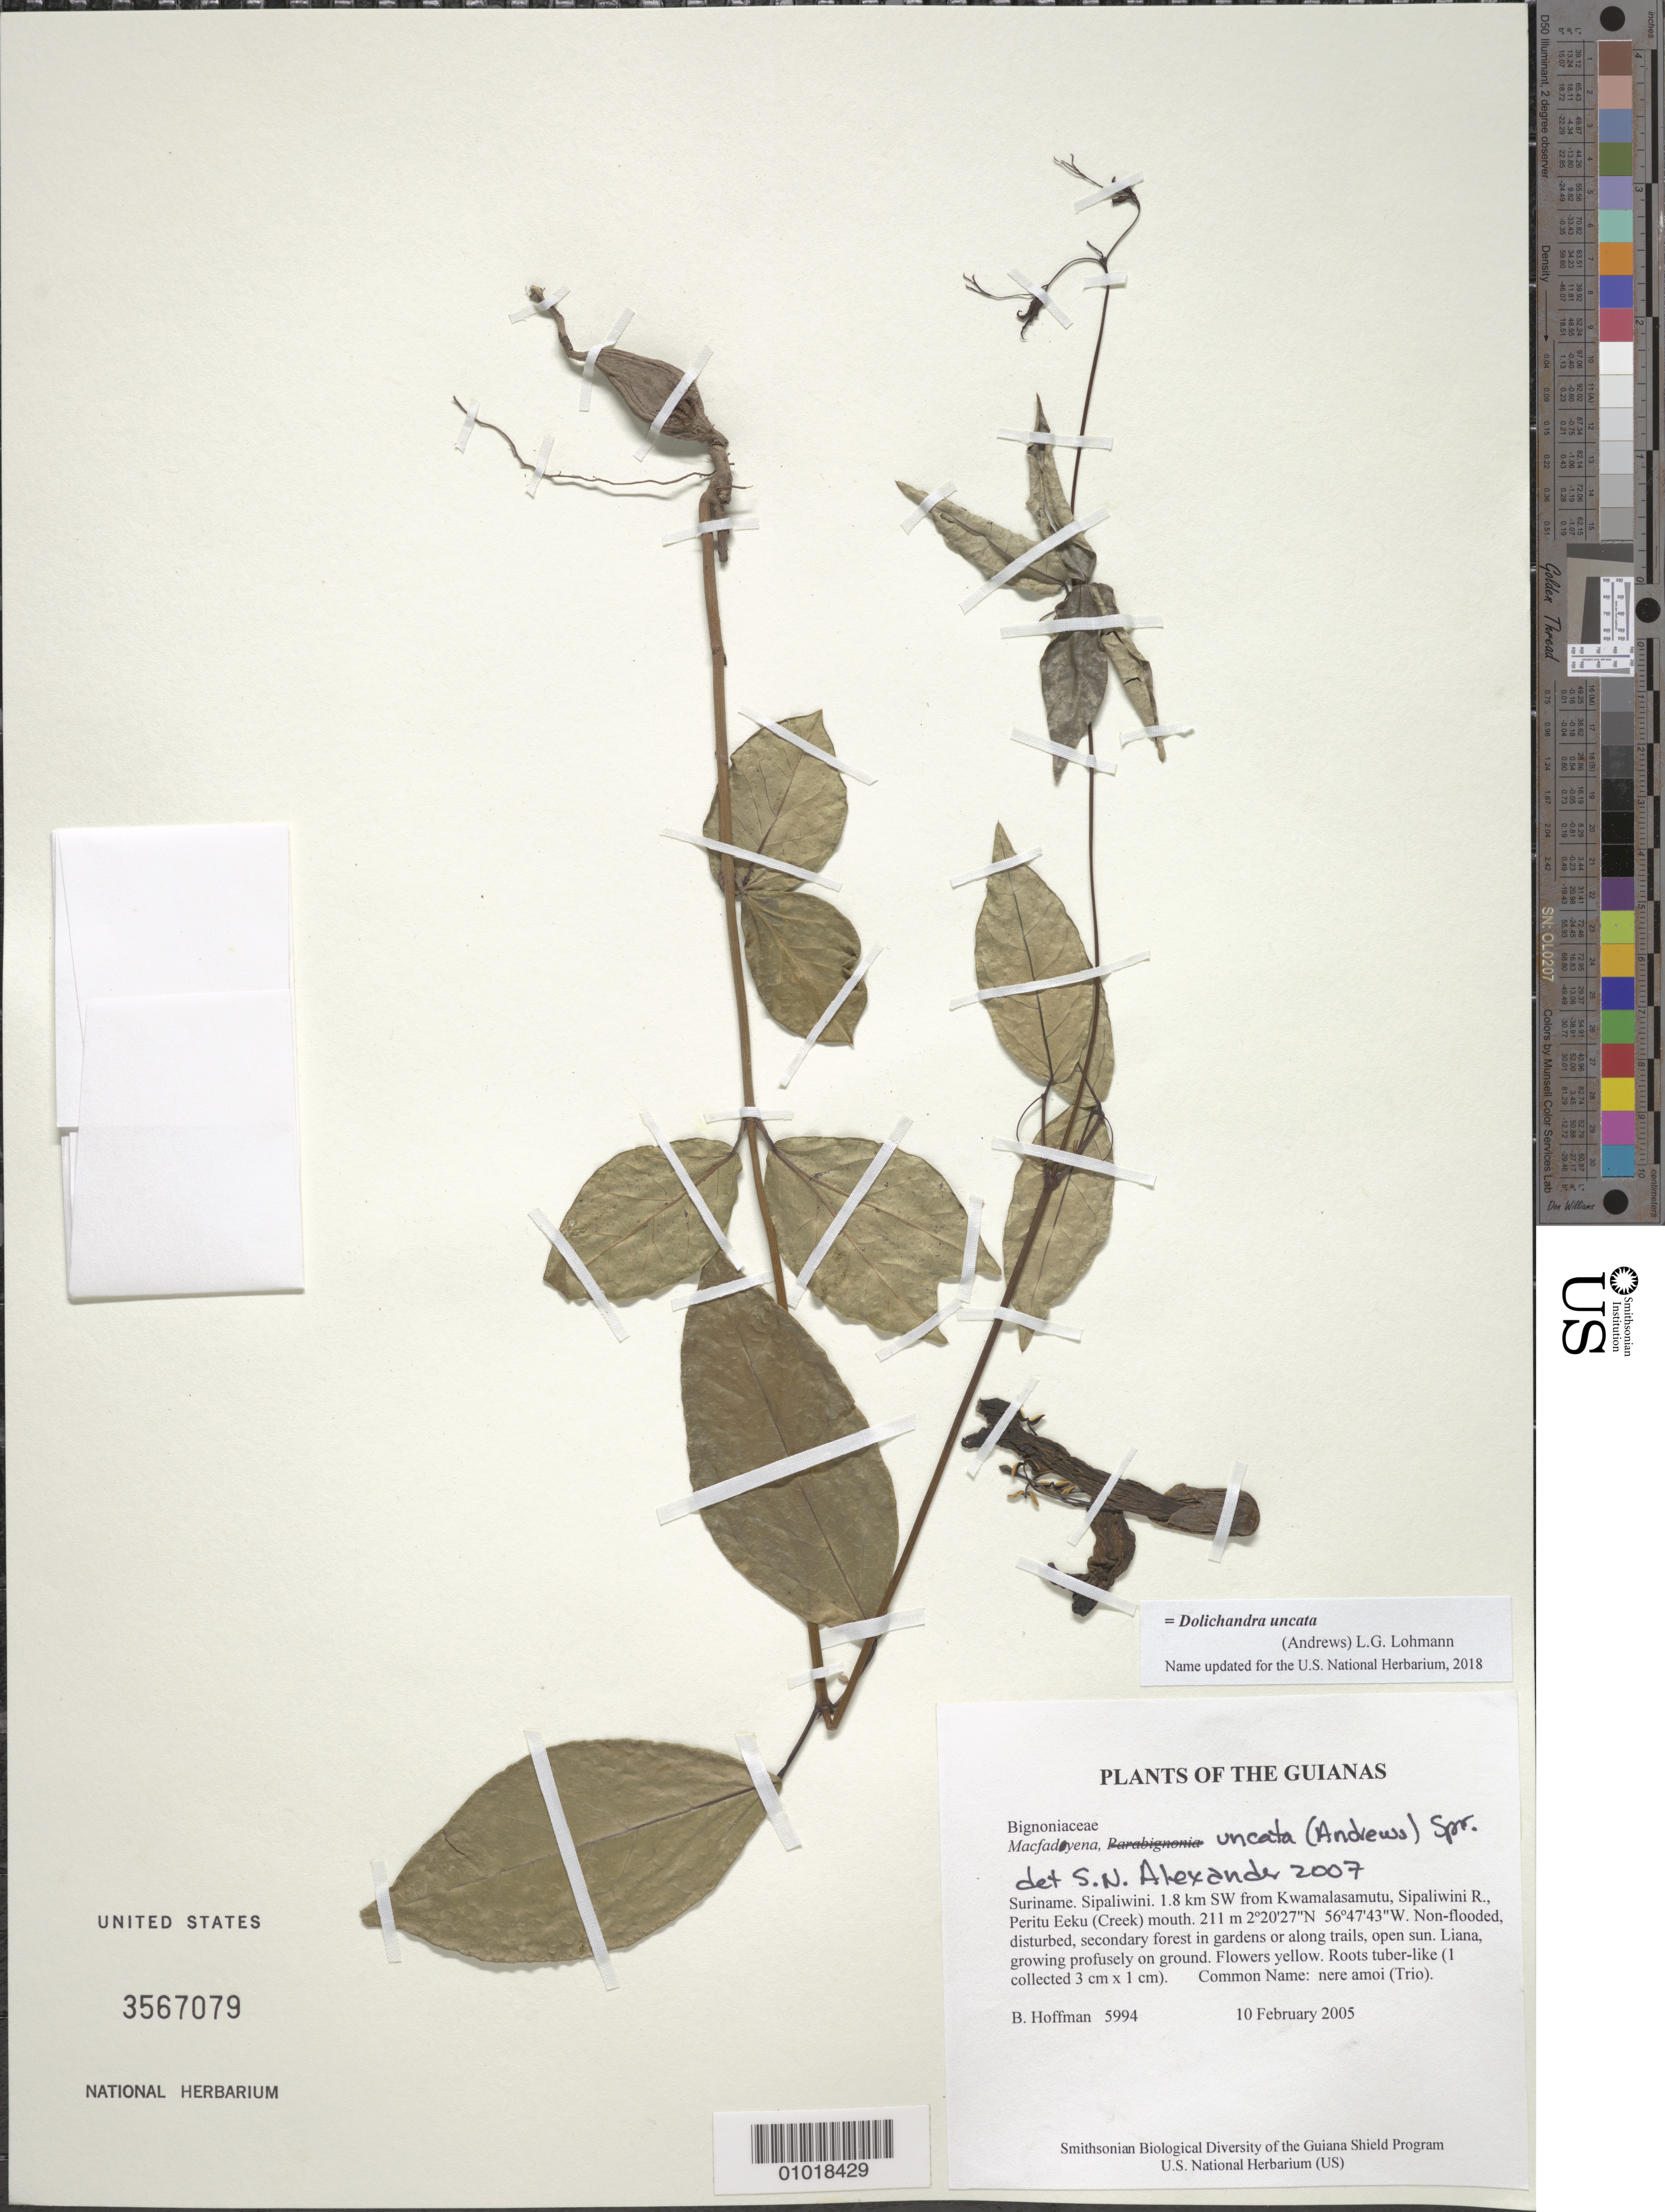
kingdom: Plantae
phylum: Tracheophyta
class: Magnoliopsida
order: Lamiales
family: Bignoniaceae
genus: Dolichandra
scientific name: Dolichandra uncata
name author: (Andrews) L.G. Lohmann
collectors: B. Hoffman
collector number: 5994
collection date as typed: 10 February 2005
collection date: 2005-02-10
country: Suriname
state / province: Sipaliwini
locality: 1.8 km SW from Kwamalasamutu, Sipaliwini R., Peritu Eeku (Creek) mouth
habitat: Non-flooded, disturbed, secondary forest in gardens or along trails, open sun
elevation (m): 211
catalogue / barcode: US 3567079